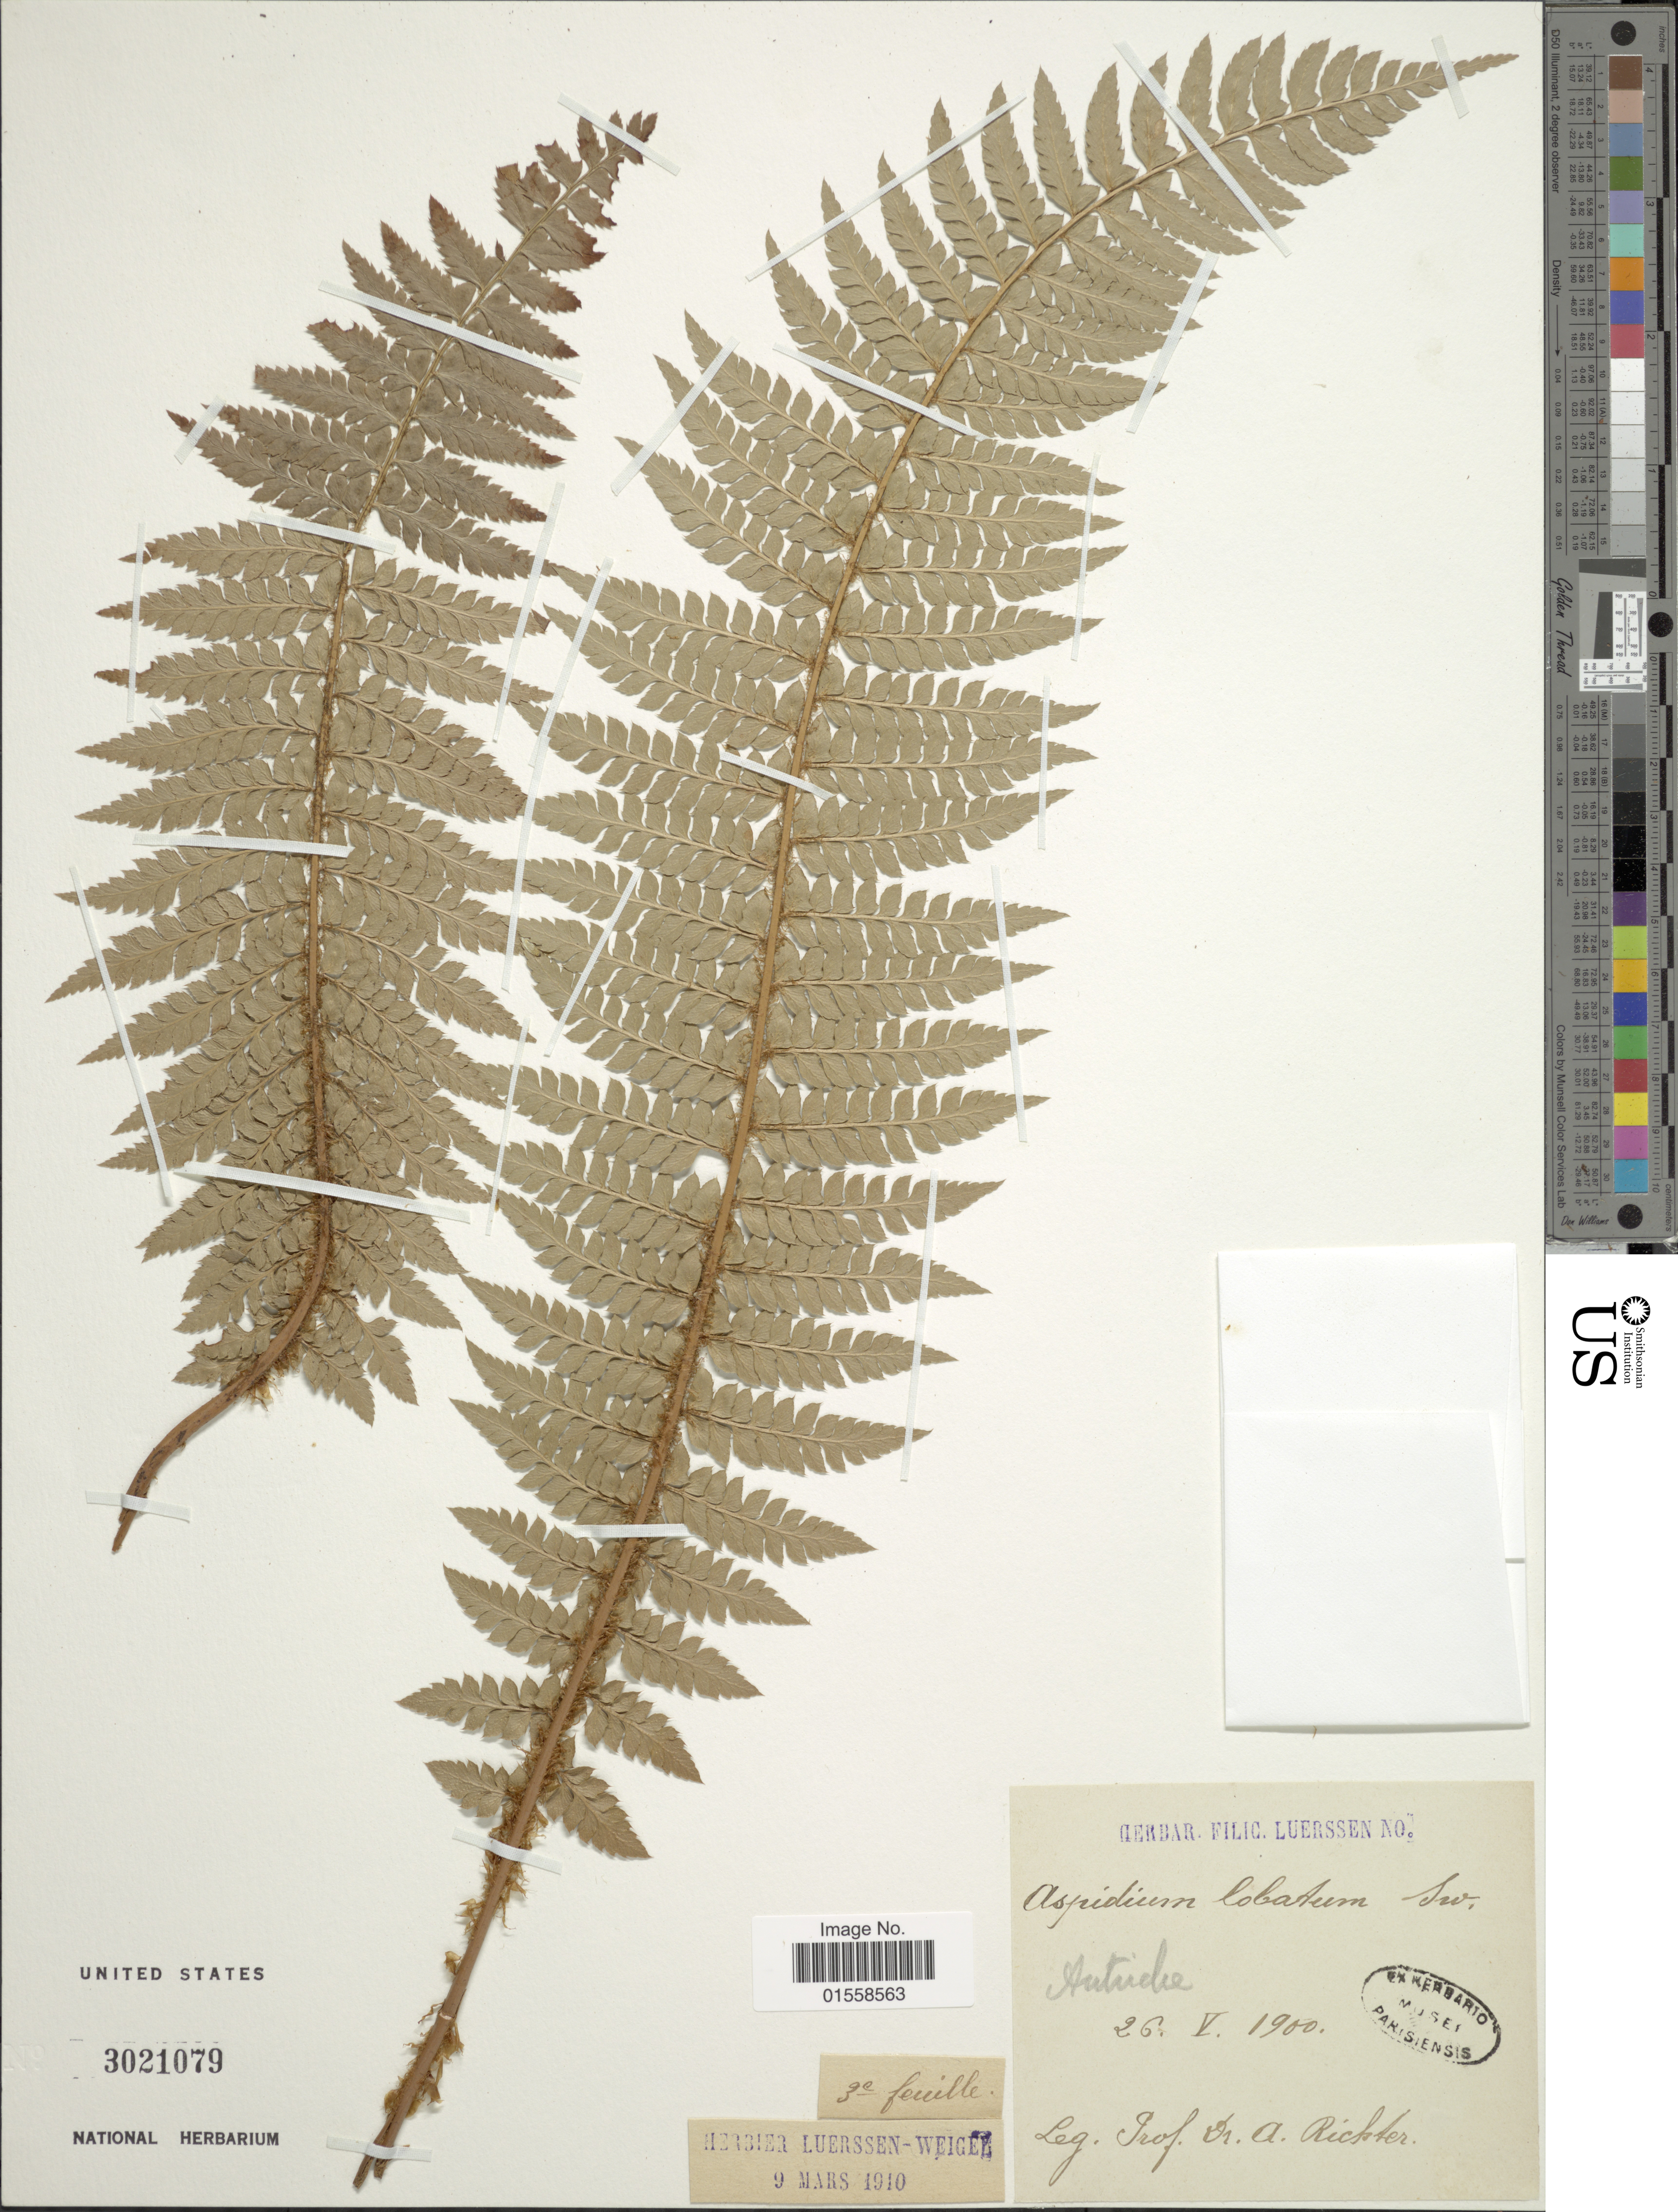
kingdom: Plantae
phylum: Tracheophyta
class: Polypodiopsida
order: Polypodiales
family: Dryopteridaceae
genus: Polystichum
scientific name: Polystichum aculeatum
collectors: -- Linden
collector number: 505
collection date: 1842-07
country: Venezuela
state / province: Mérida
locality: Venezuela: Merida,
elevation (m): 457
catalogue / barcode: US 2456196